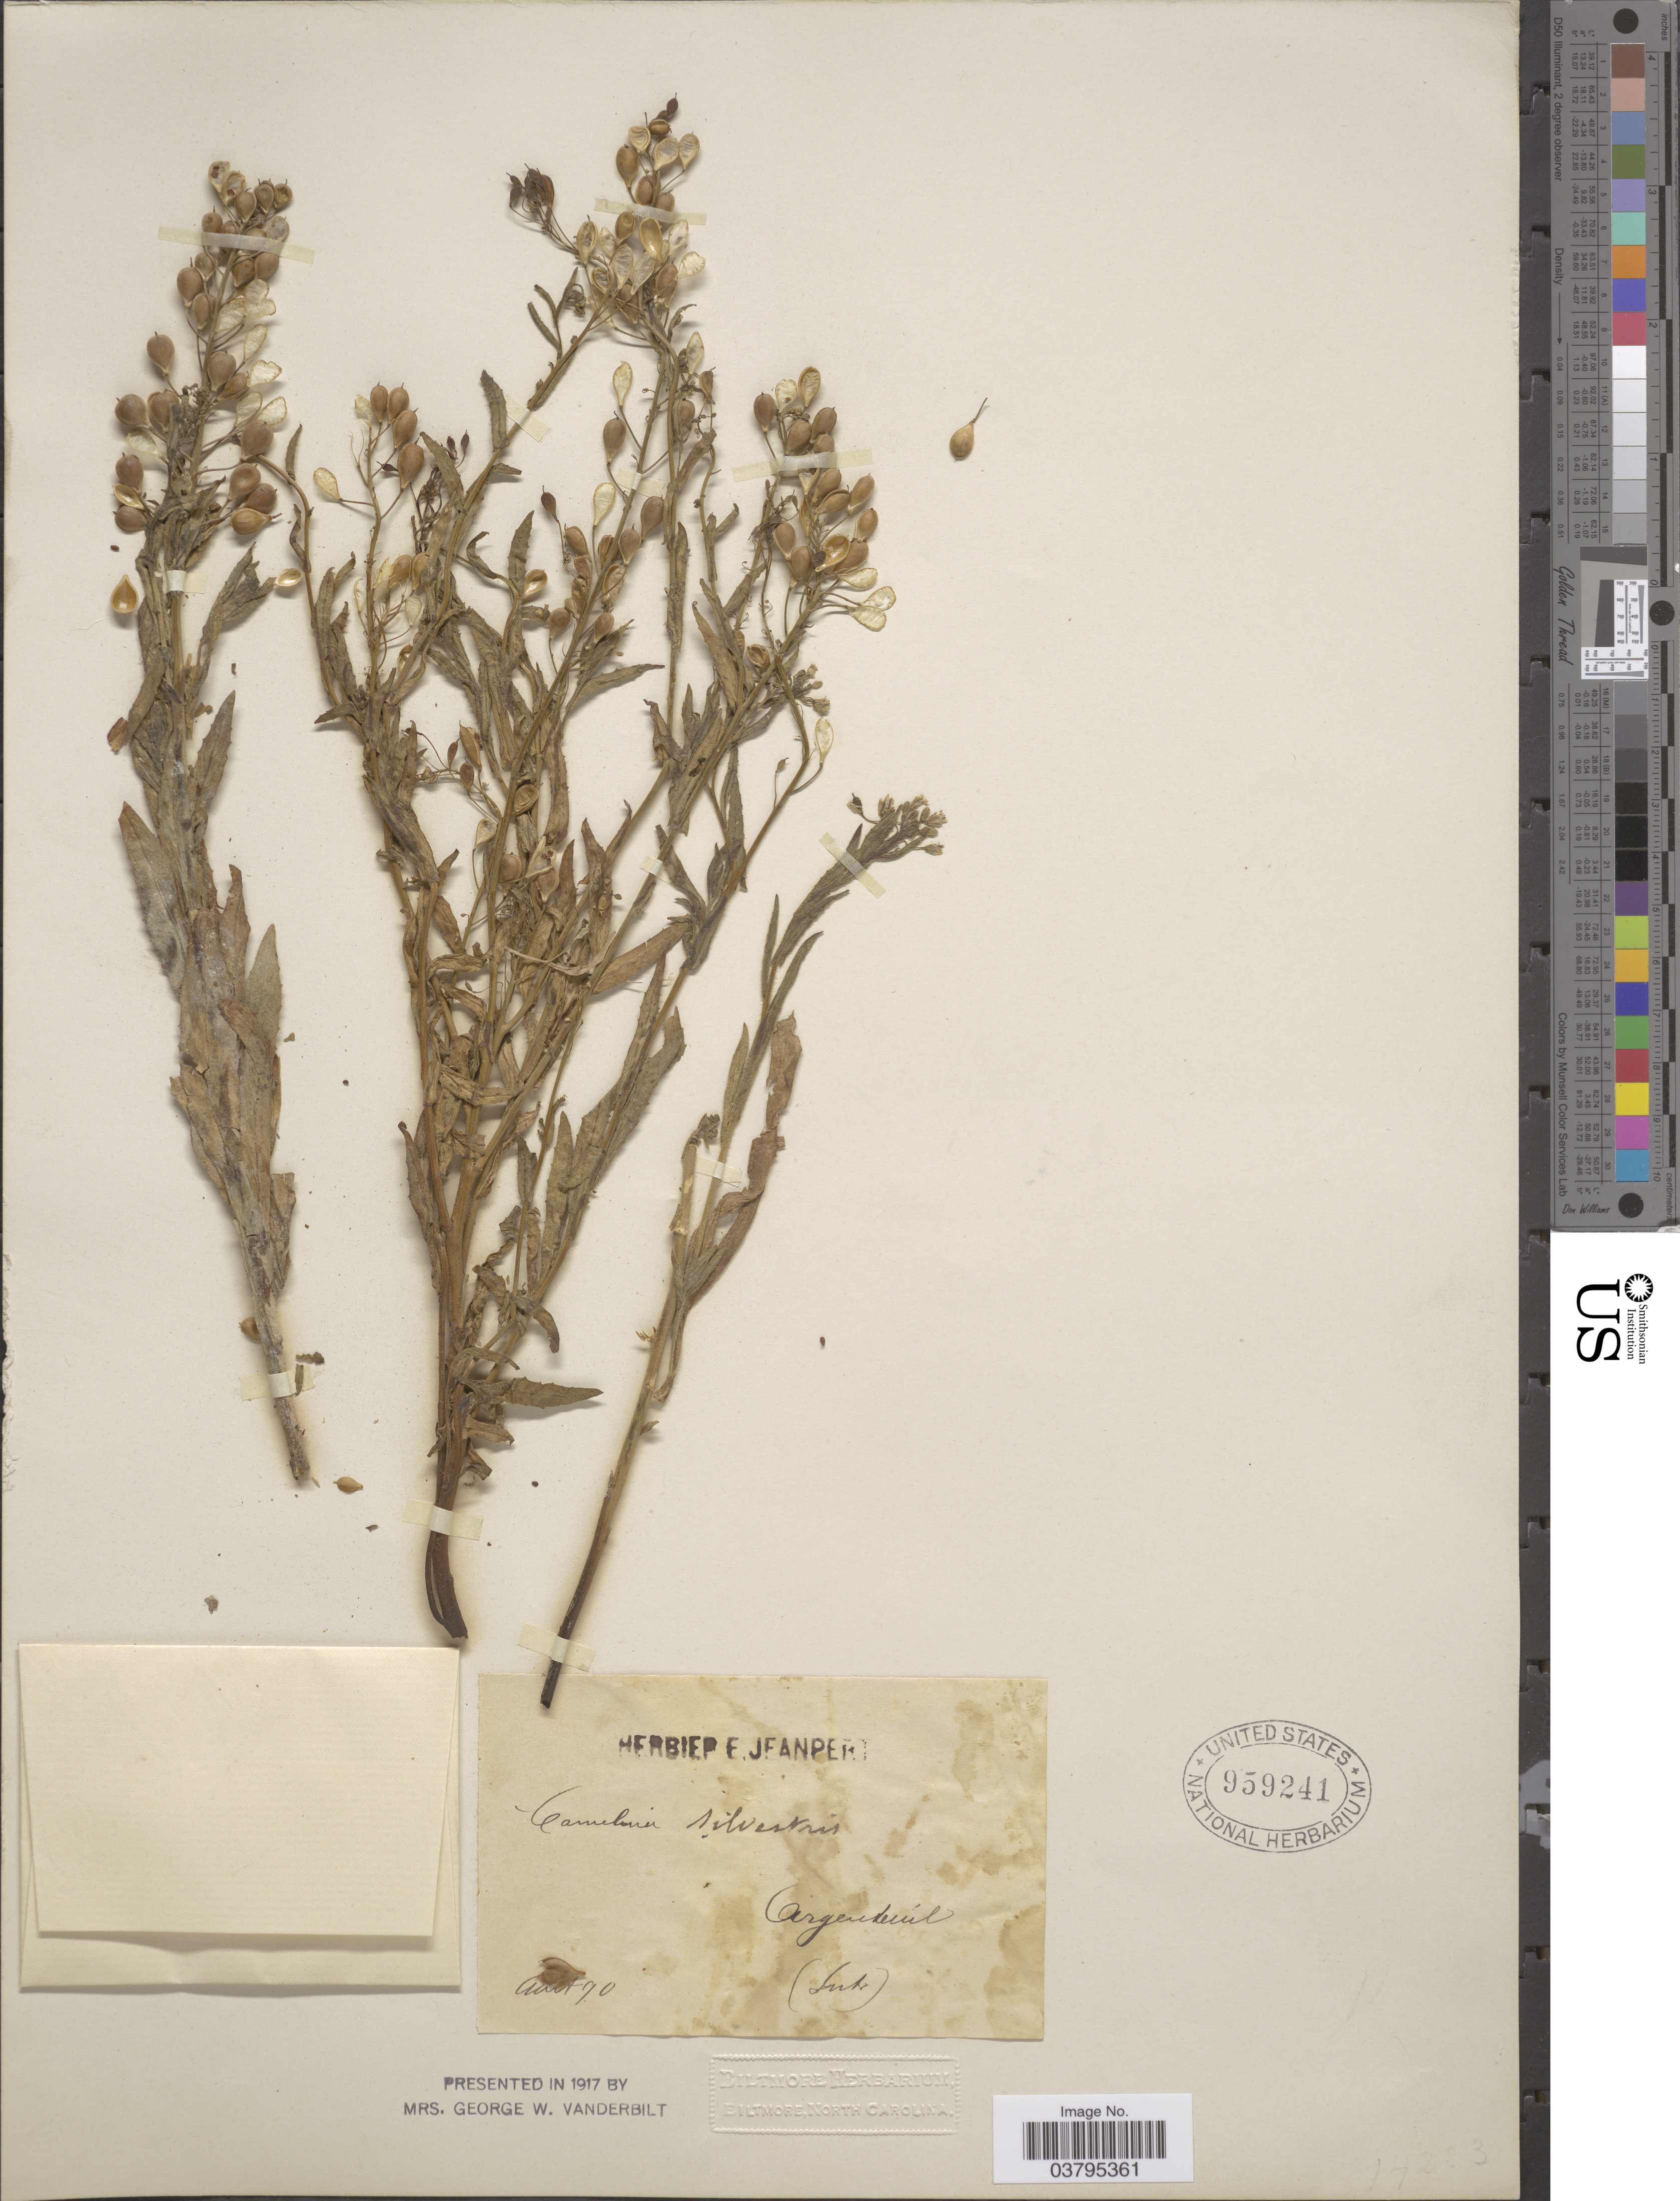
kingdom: Plantae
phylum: Tracheophyta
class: Magnoliopsida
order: Brassicales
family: Brassicaceae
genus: Camelina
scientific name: Camelina sylvestris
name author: Wallr.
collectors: ex herb. Ed. Jeanpert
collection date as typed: Transcribed d/m/y: /8/90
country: France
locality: Argenteuil (Suh). [interpreted]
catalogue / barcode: US 959241